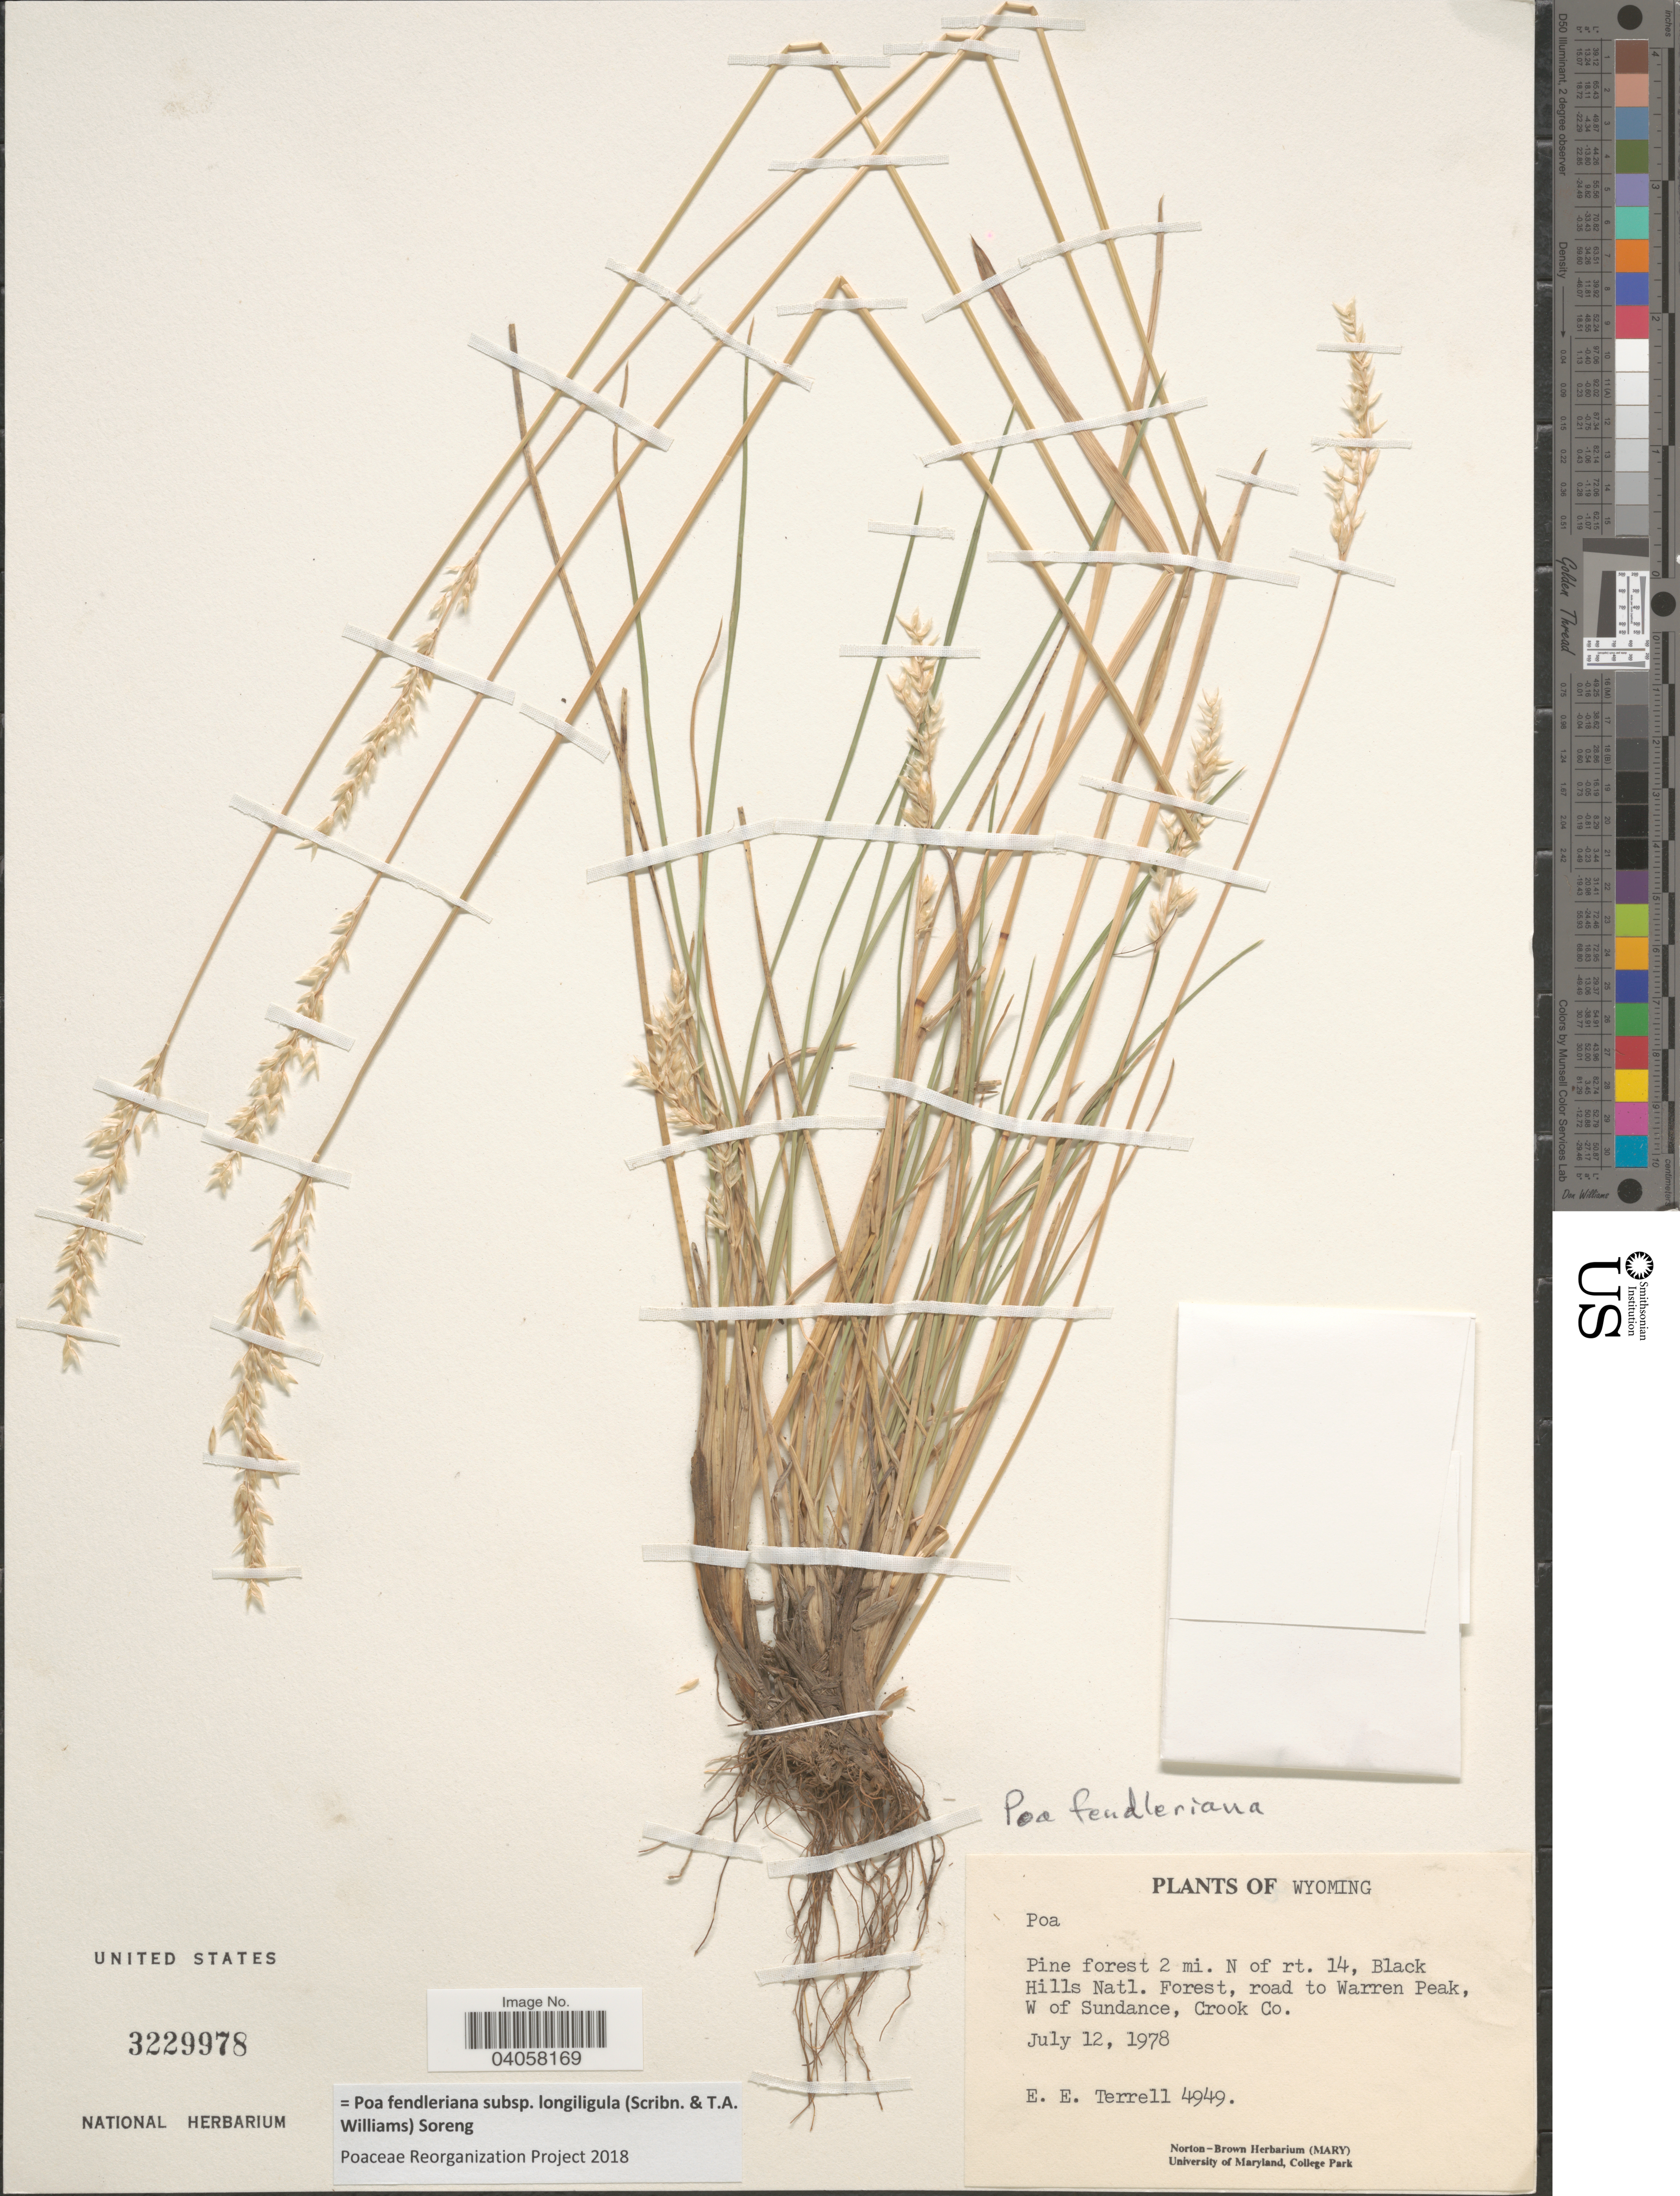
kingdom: Plantae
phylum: Tracheophyta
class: Liliopsida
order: Poales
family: Poaceae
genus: Poa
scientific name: Poa fendleriana subsp. longiligula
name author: (Scribn. & T.A. Williams) Soreng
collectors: E. E. Terrell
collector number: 4949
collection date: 1978-07-12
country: United States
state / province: Wyoming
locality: Pine forest 2 mi. N of rt. 14, Black Hills Natl. Forest, road to Warren Peak, W of Sundance, Crook Co.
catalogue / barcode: US 3229978